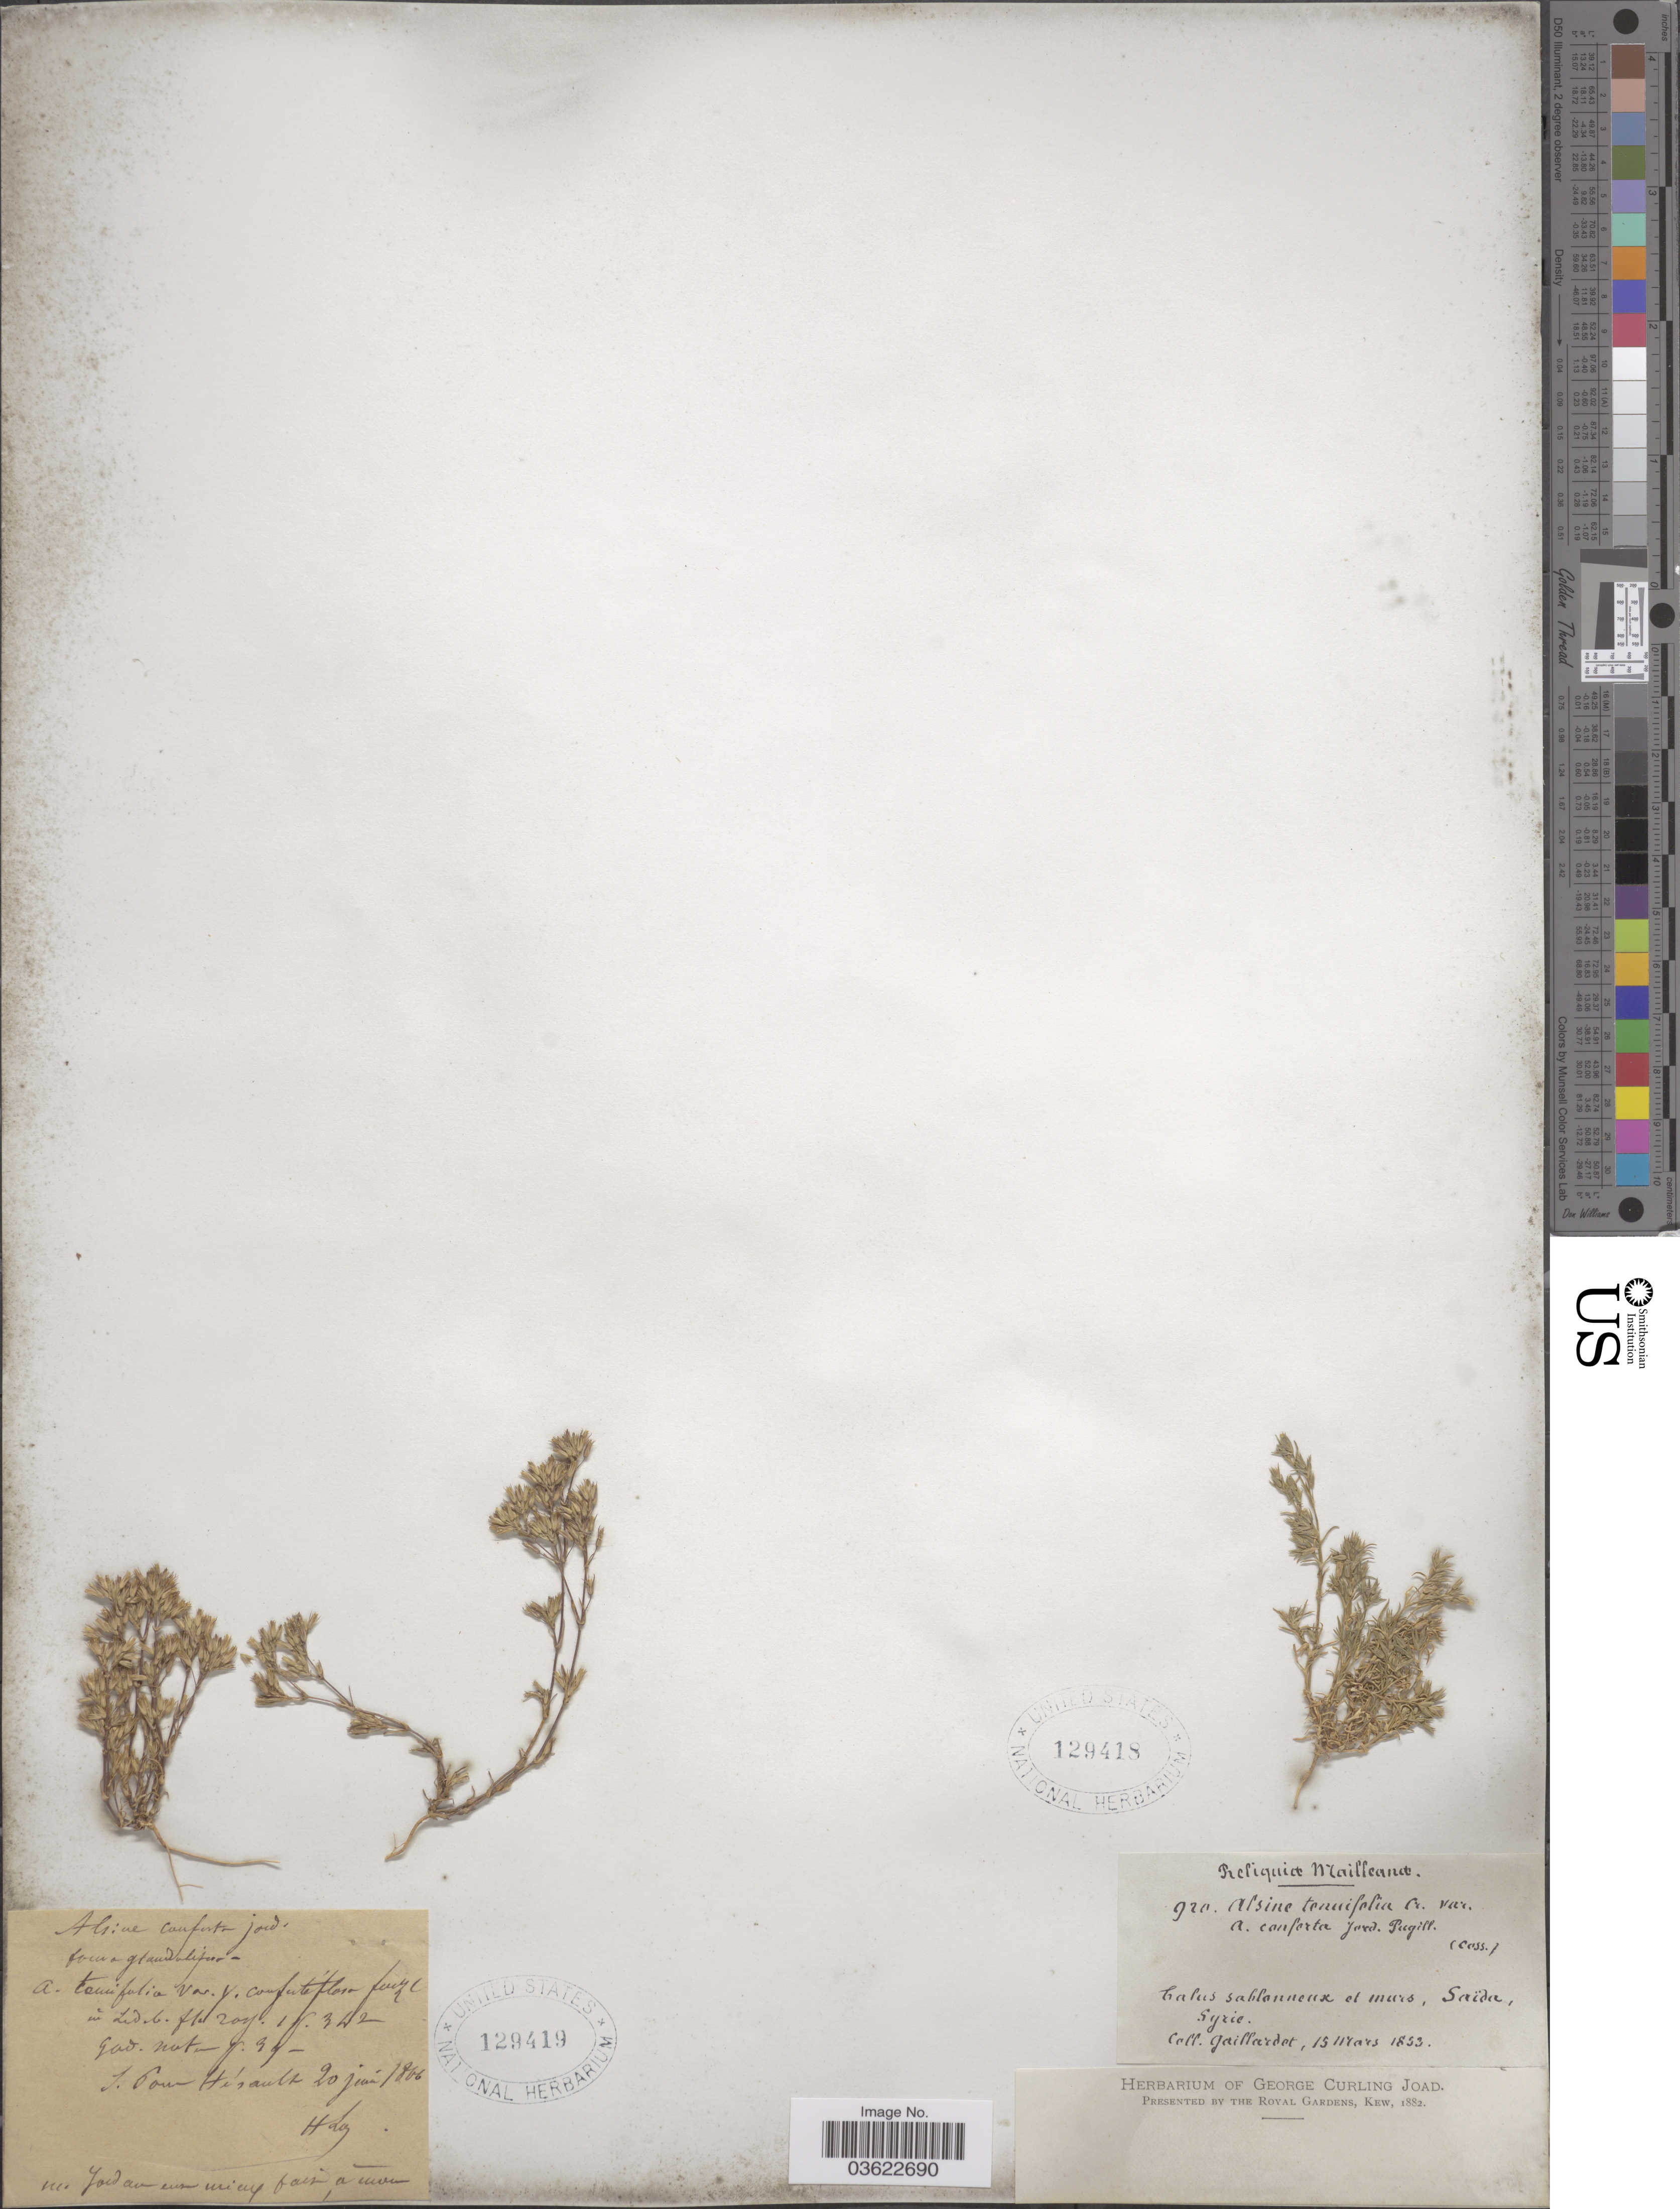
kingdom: Plantae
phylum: Tracheophyta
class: Magnoliopsida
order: Caryophyllales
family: Caryophyllaceae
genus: Arenaria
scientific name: Arenaria tenuifolia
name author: L.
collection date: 1866-06-20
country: France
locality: I. Cour [interpreted] Hérault.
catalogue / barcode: US 129419